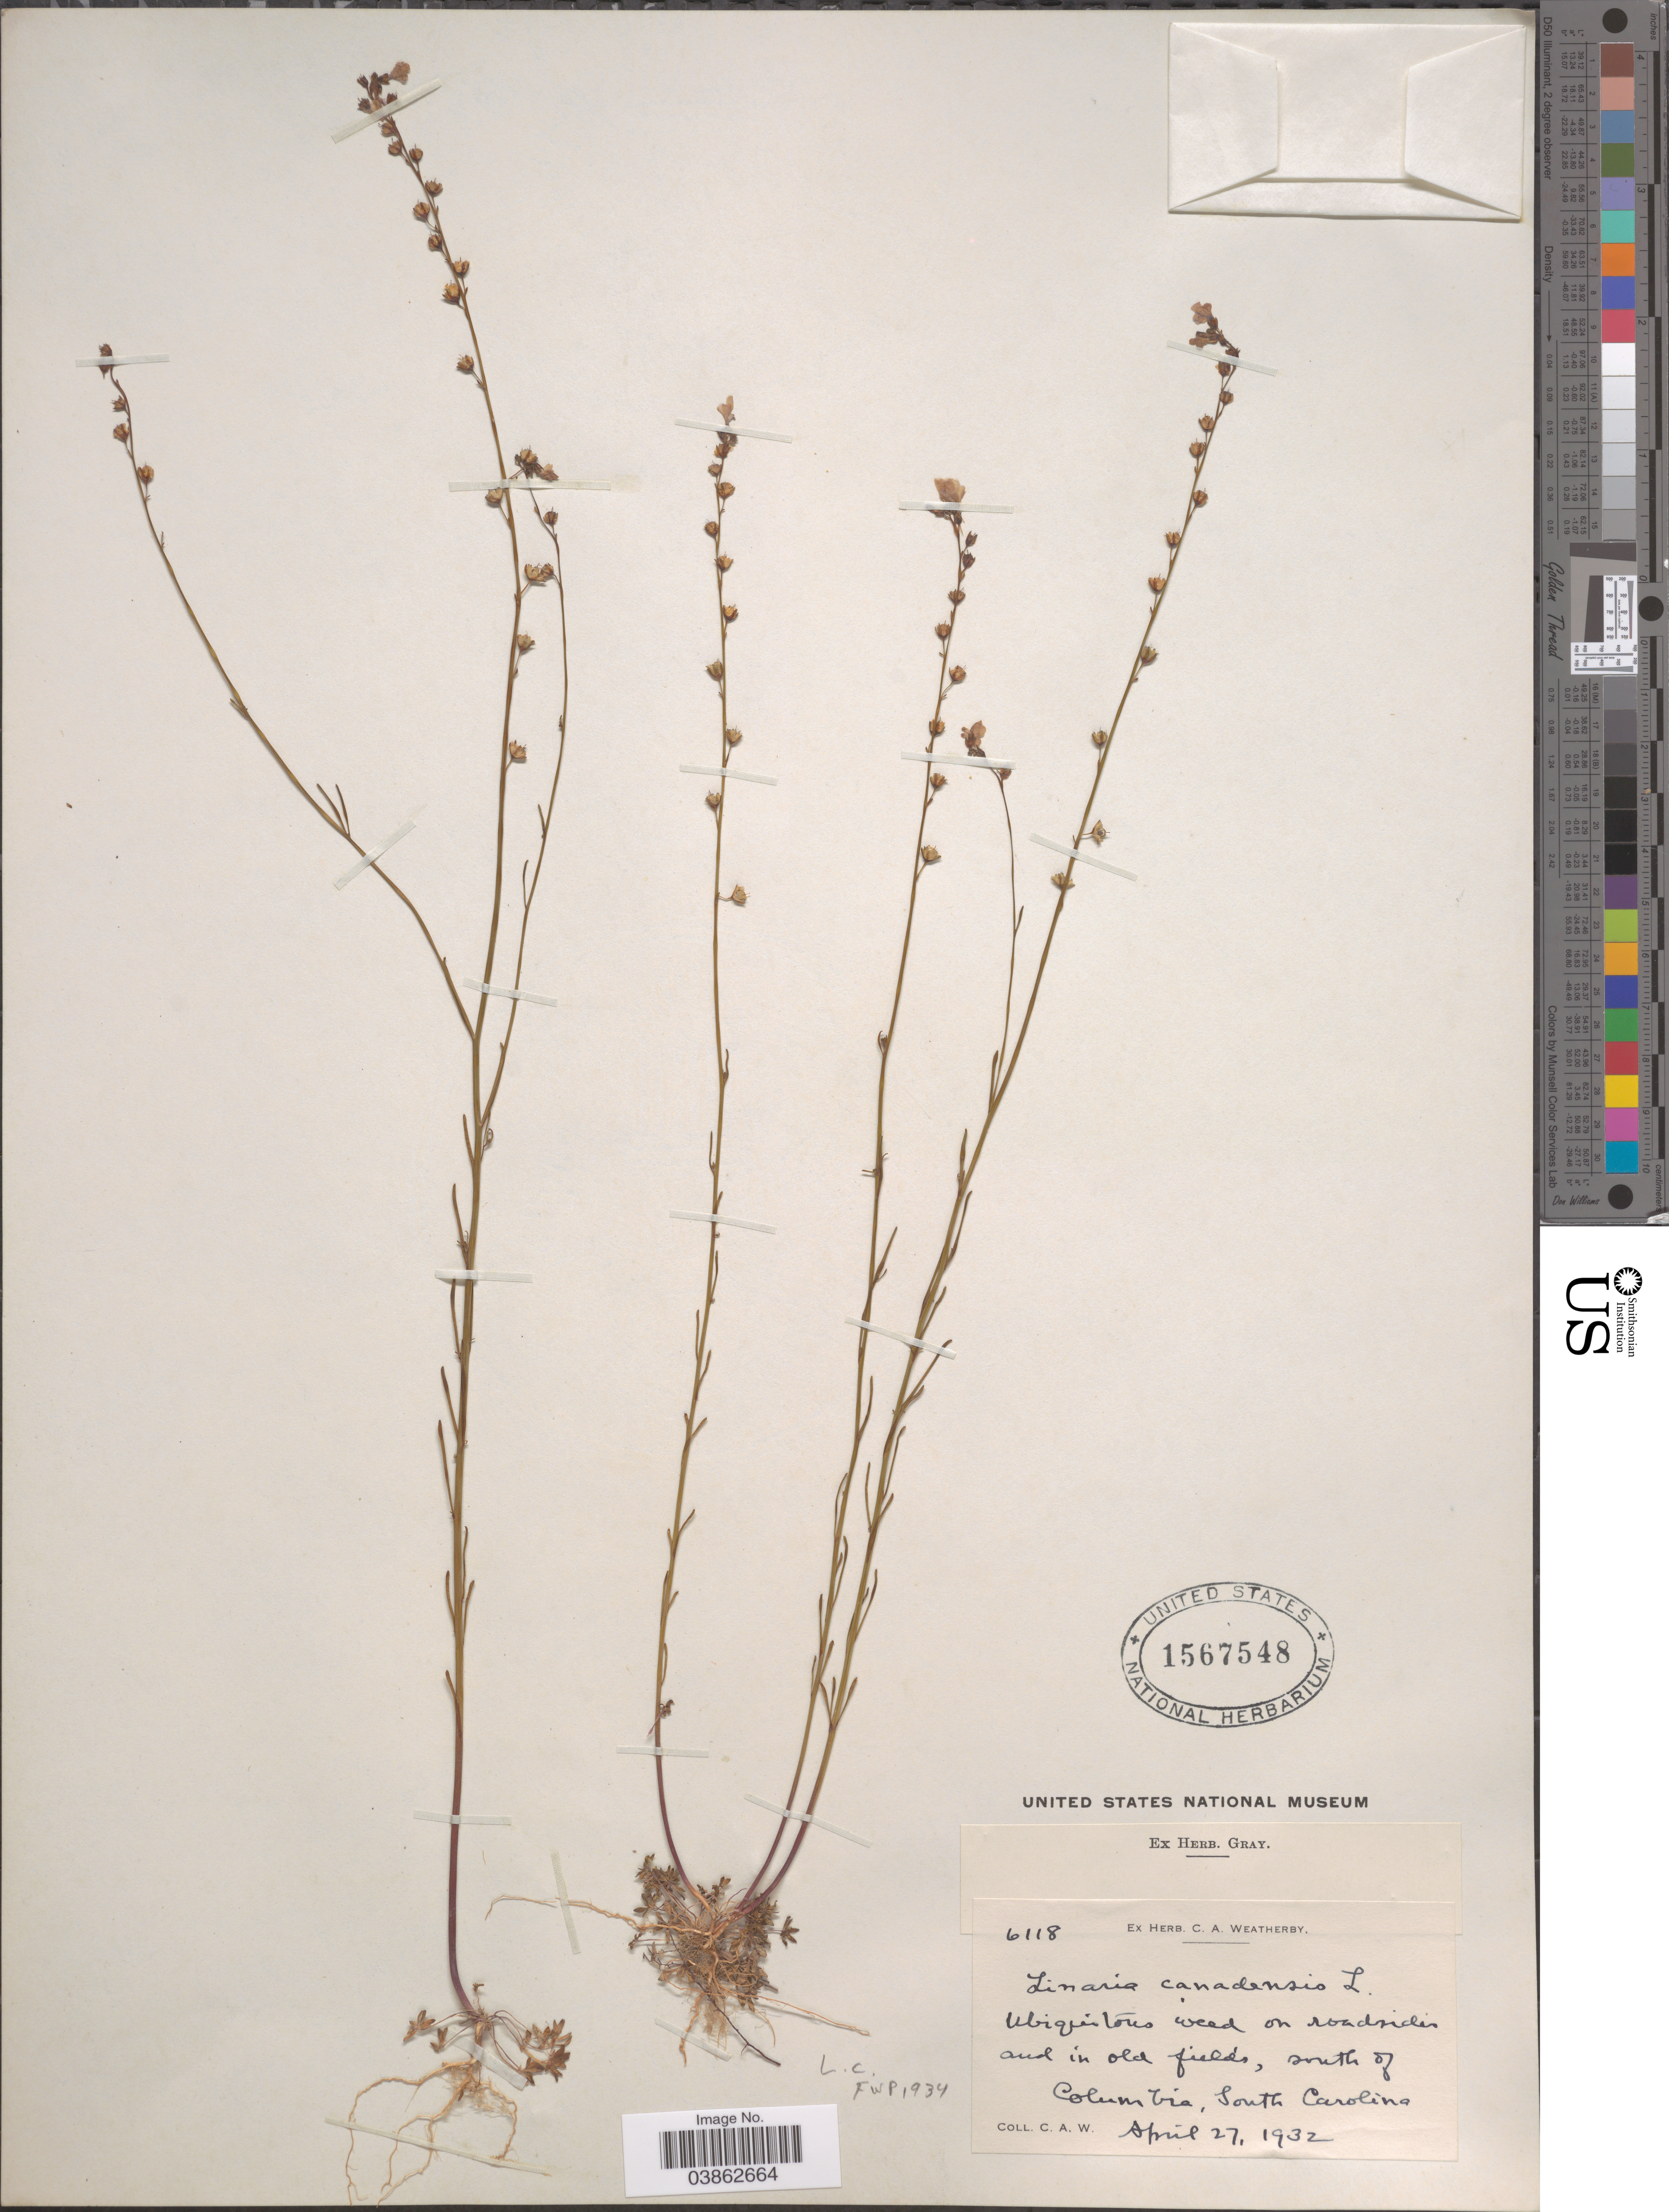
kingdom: Plantae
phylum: Tracheophyta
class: Magnoliopsida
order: Lamiales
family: Plantaginaceae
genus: Linaria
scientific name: Linaria canadensis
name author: (L.) Dum. Cours.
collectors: C. A. Weatherby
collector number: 6118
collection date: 1932-04-27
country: United States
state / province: South Carolina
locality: South of Columbia.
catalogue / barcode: US 1567548